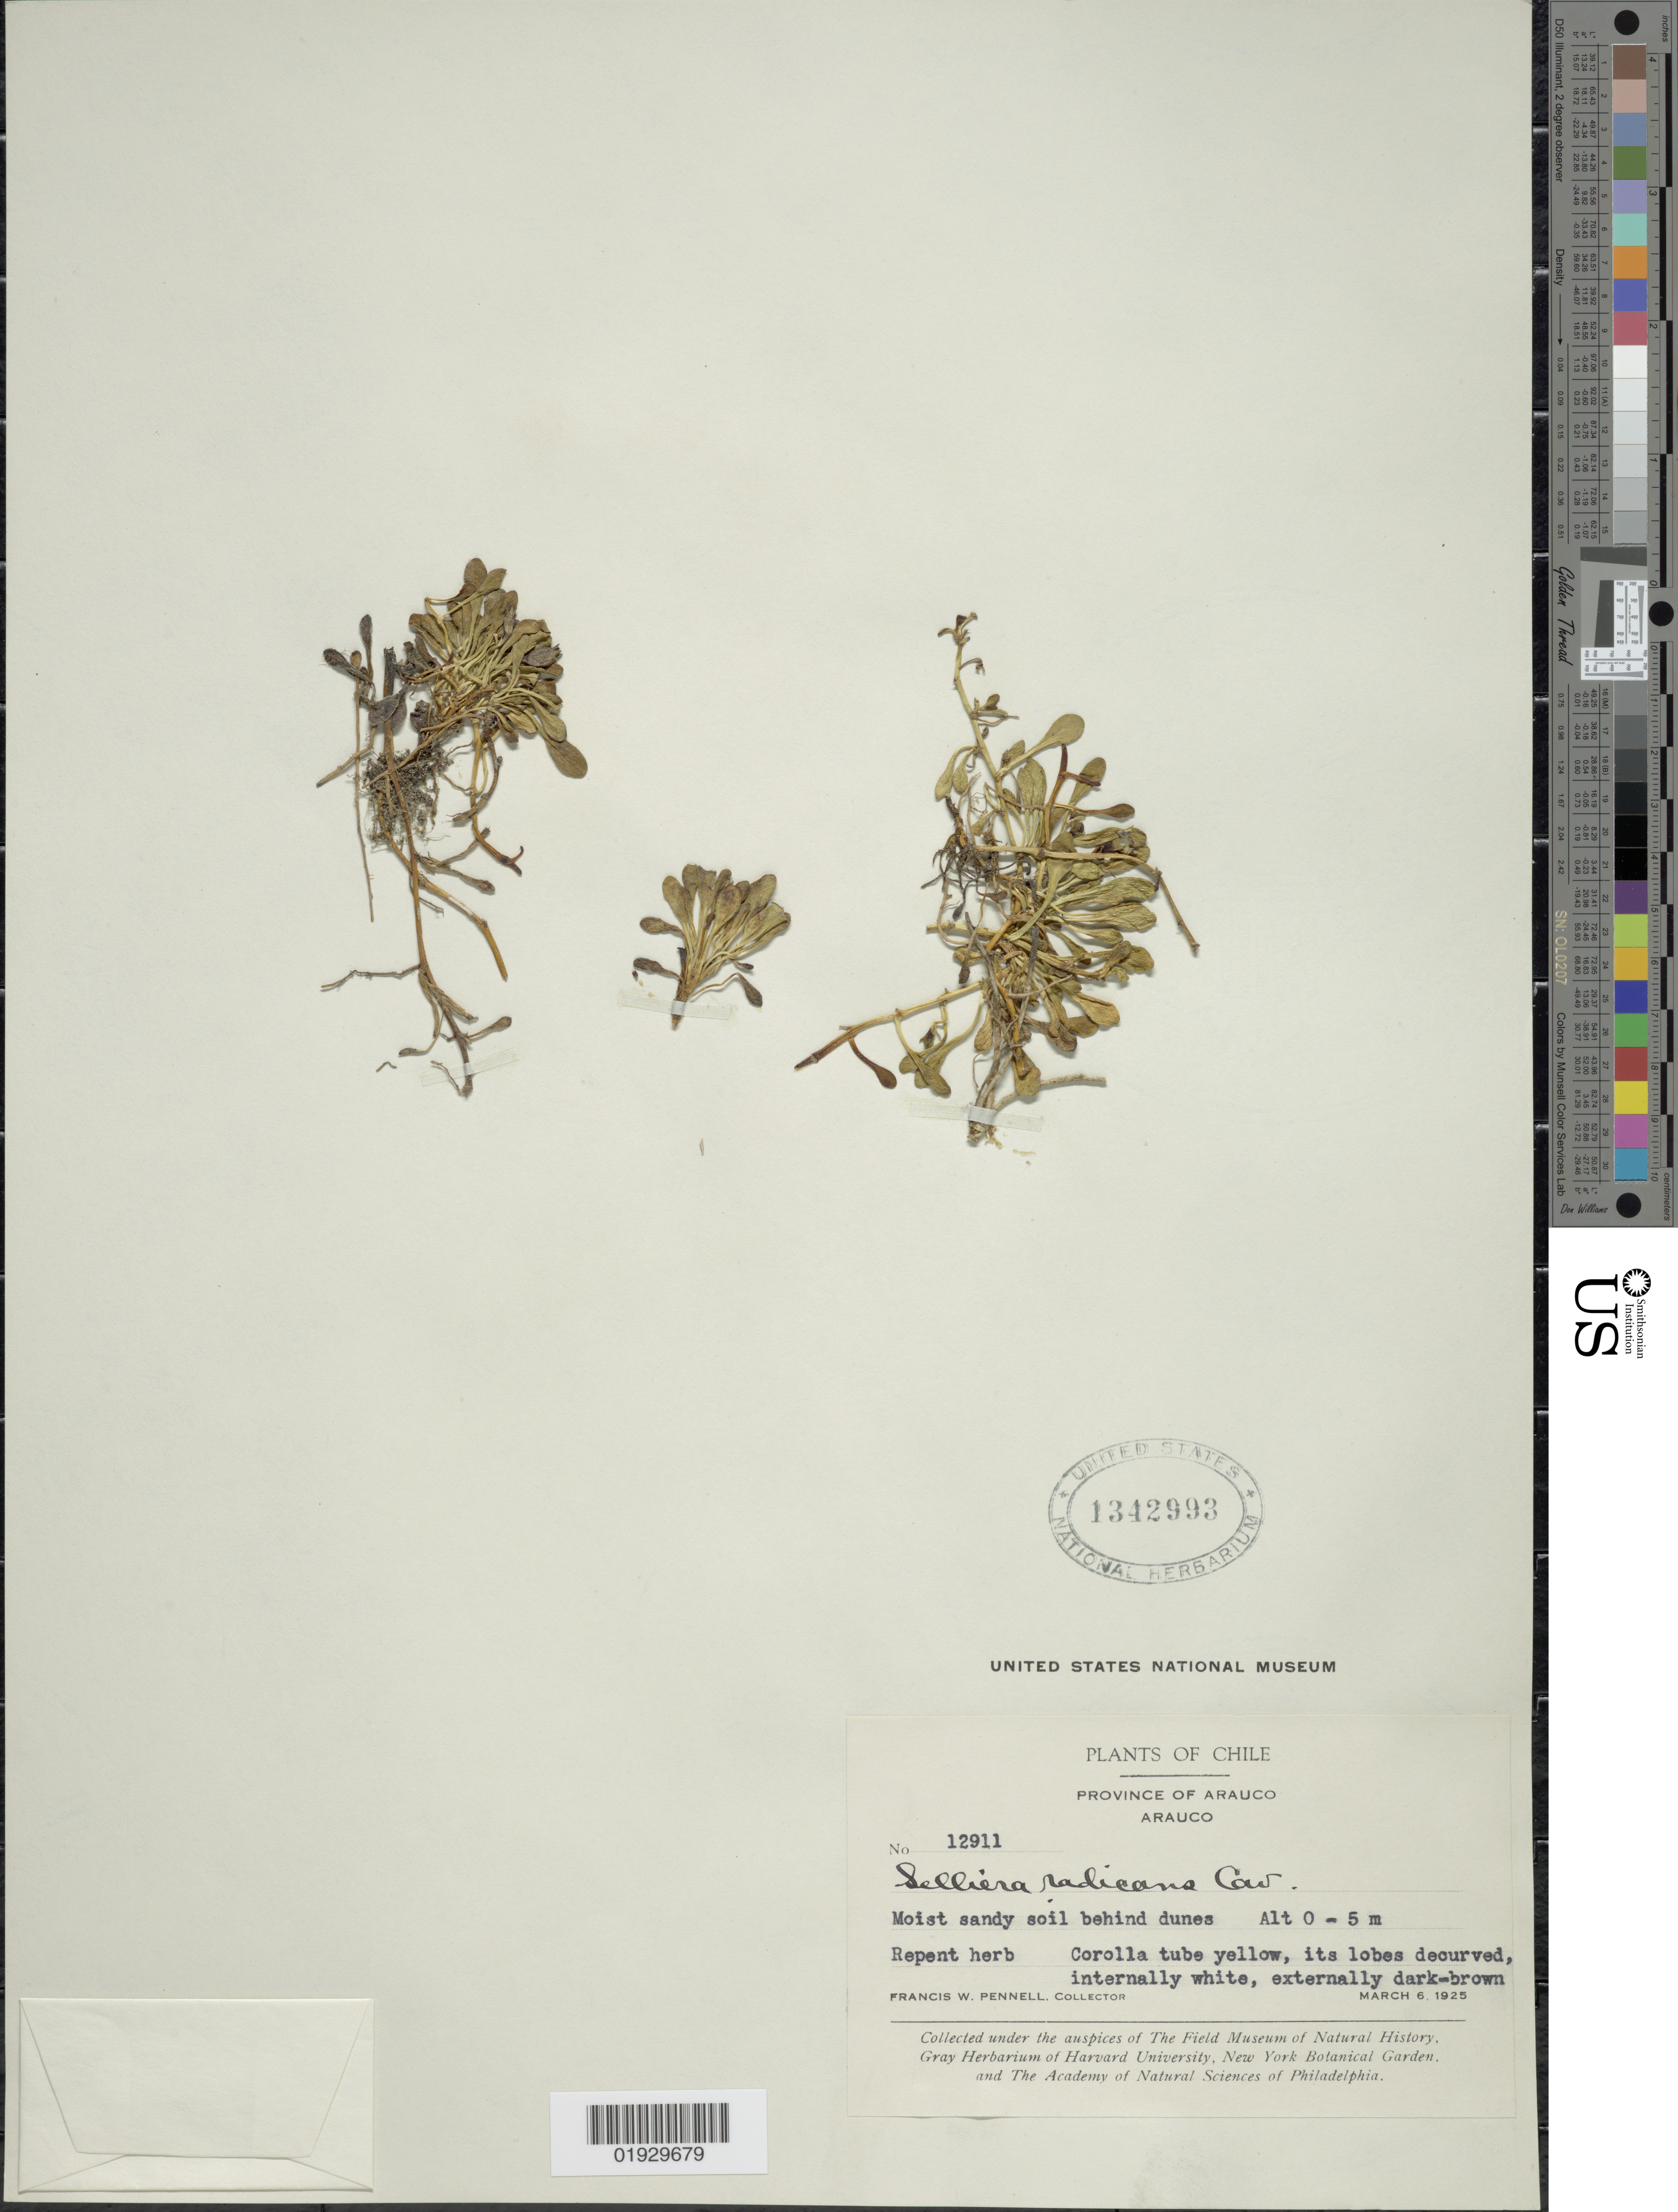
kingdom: Plantae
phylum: Tracheophyta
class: Magnoliopsida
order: Asterales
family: Goodeniaceae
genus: Selliera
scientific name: Selliera radicans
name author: Cav.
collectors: F. W. Pennell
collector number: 12911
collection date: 1925-03-06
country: Chile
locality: Province of Arauco. Arauco.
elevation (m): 0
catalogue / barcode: US 1342993